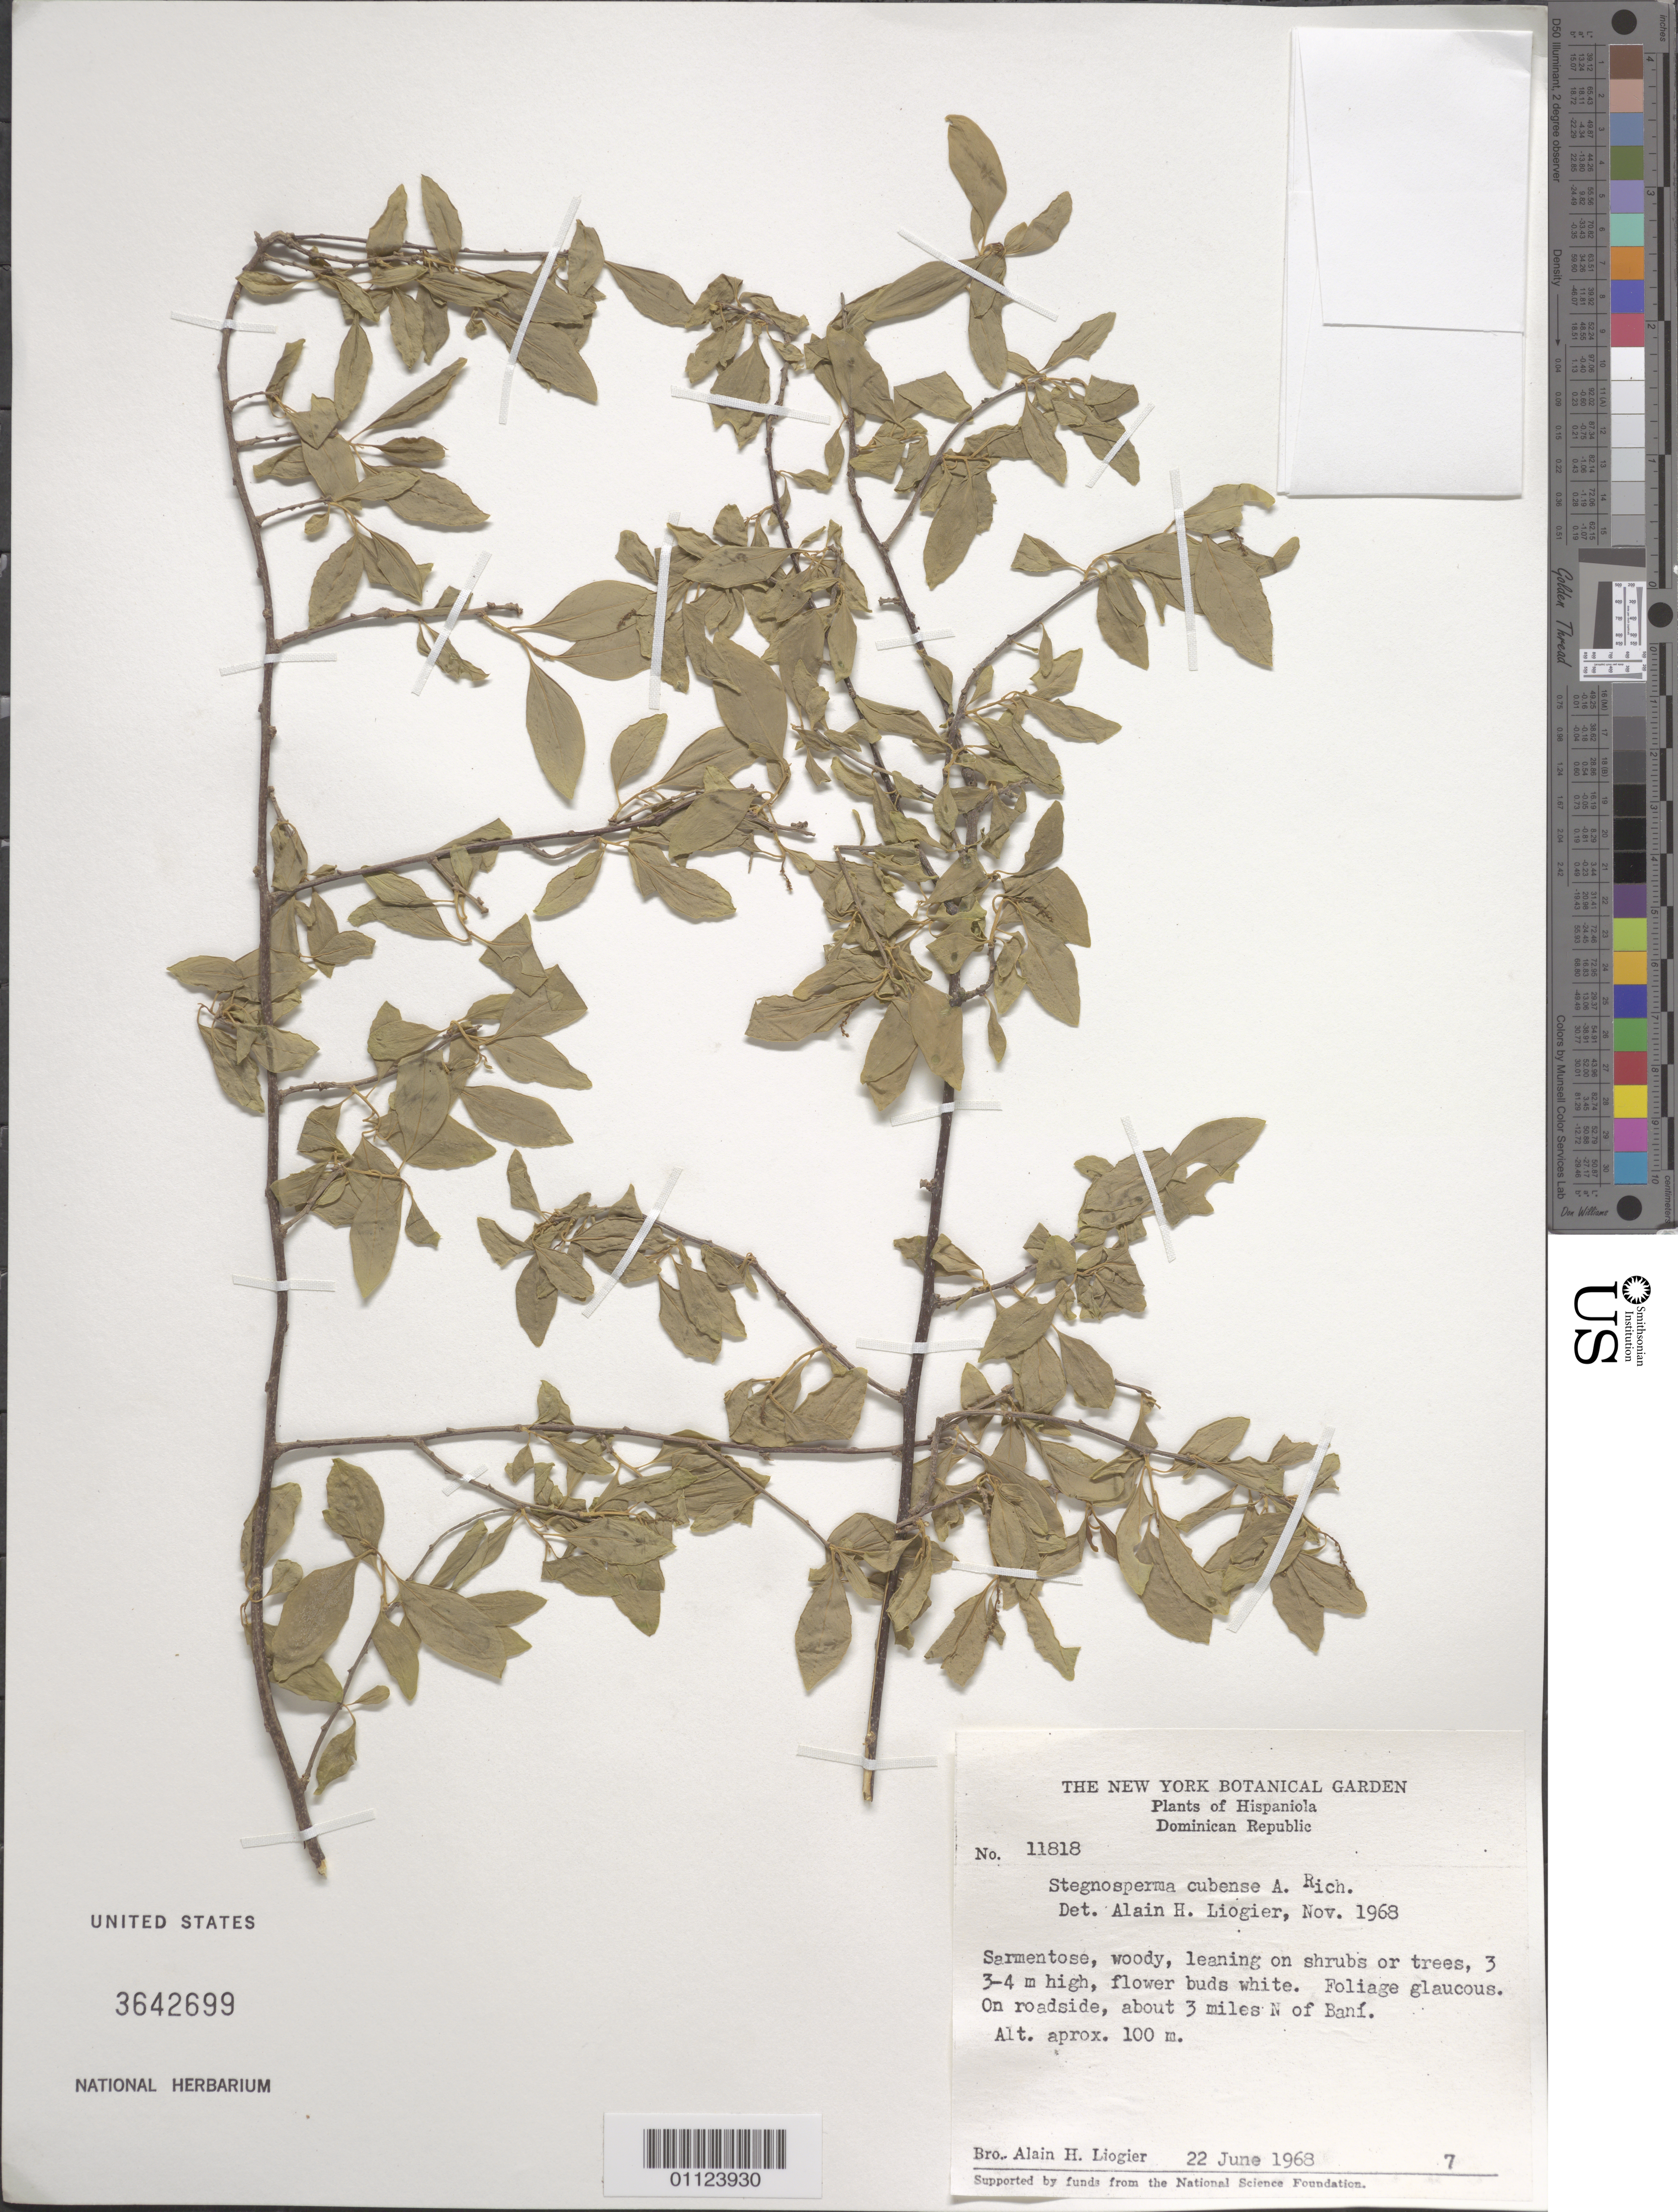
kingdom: Plantae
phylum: Tracheophyta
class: Magnoliopsida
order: Caryophyllales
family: Stegnospermataceae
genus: Stegnosperma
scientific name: Stegnosperma cubense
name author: A. Rich.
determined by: Liogier, Alain H.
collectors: A. H. Liogier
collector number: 11818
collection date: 1968-06-22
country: Dominican Republic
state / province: Peravia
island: Hispaniola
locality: Baní, about 3 miles N.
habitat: On roadside.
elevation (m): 100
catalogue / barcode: US 3642699